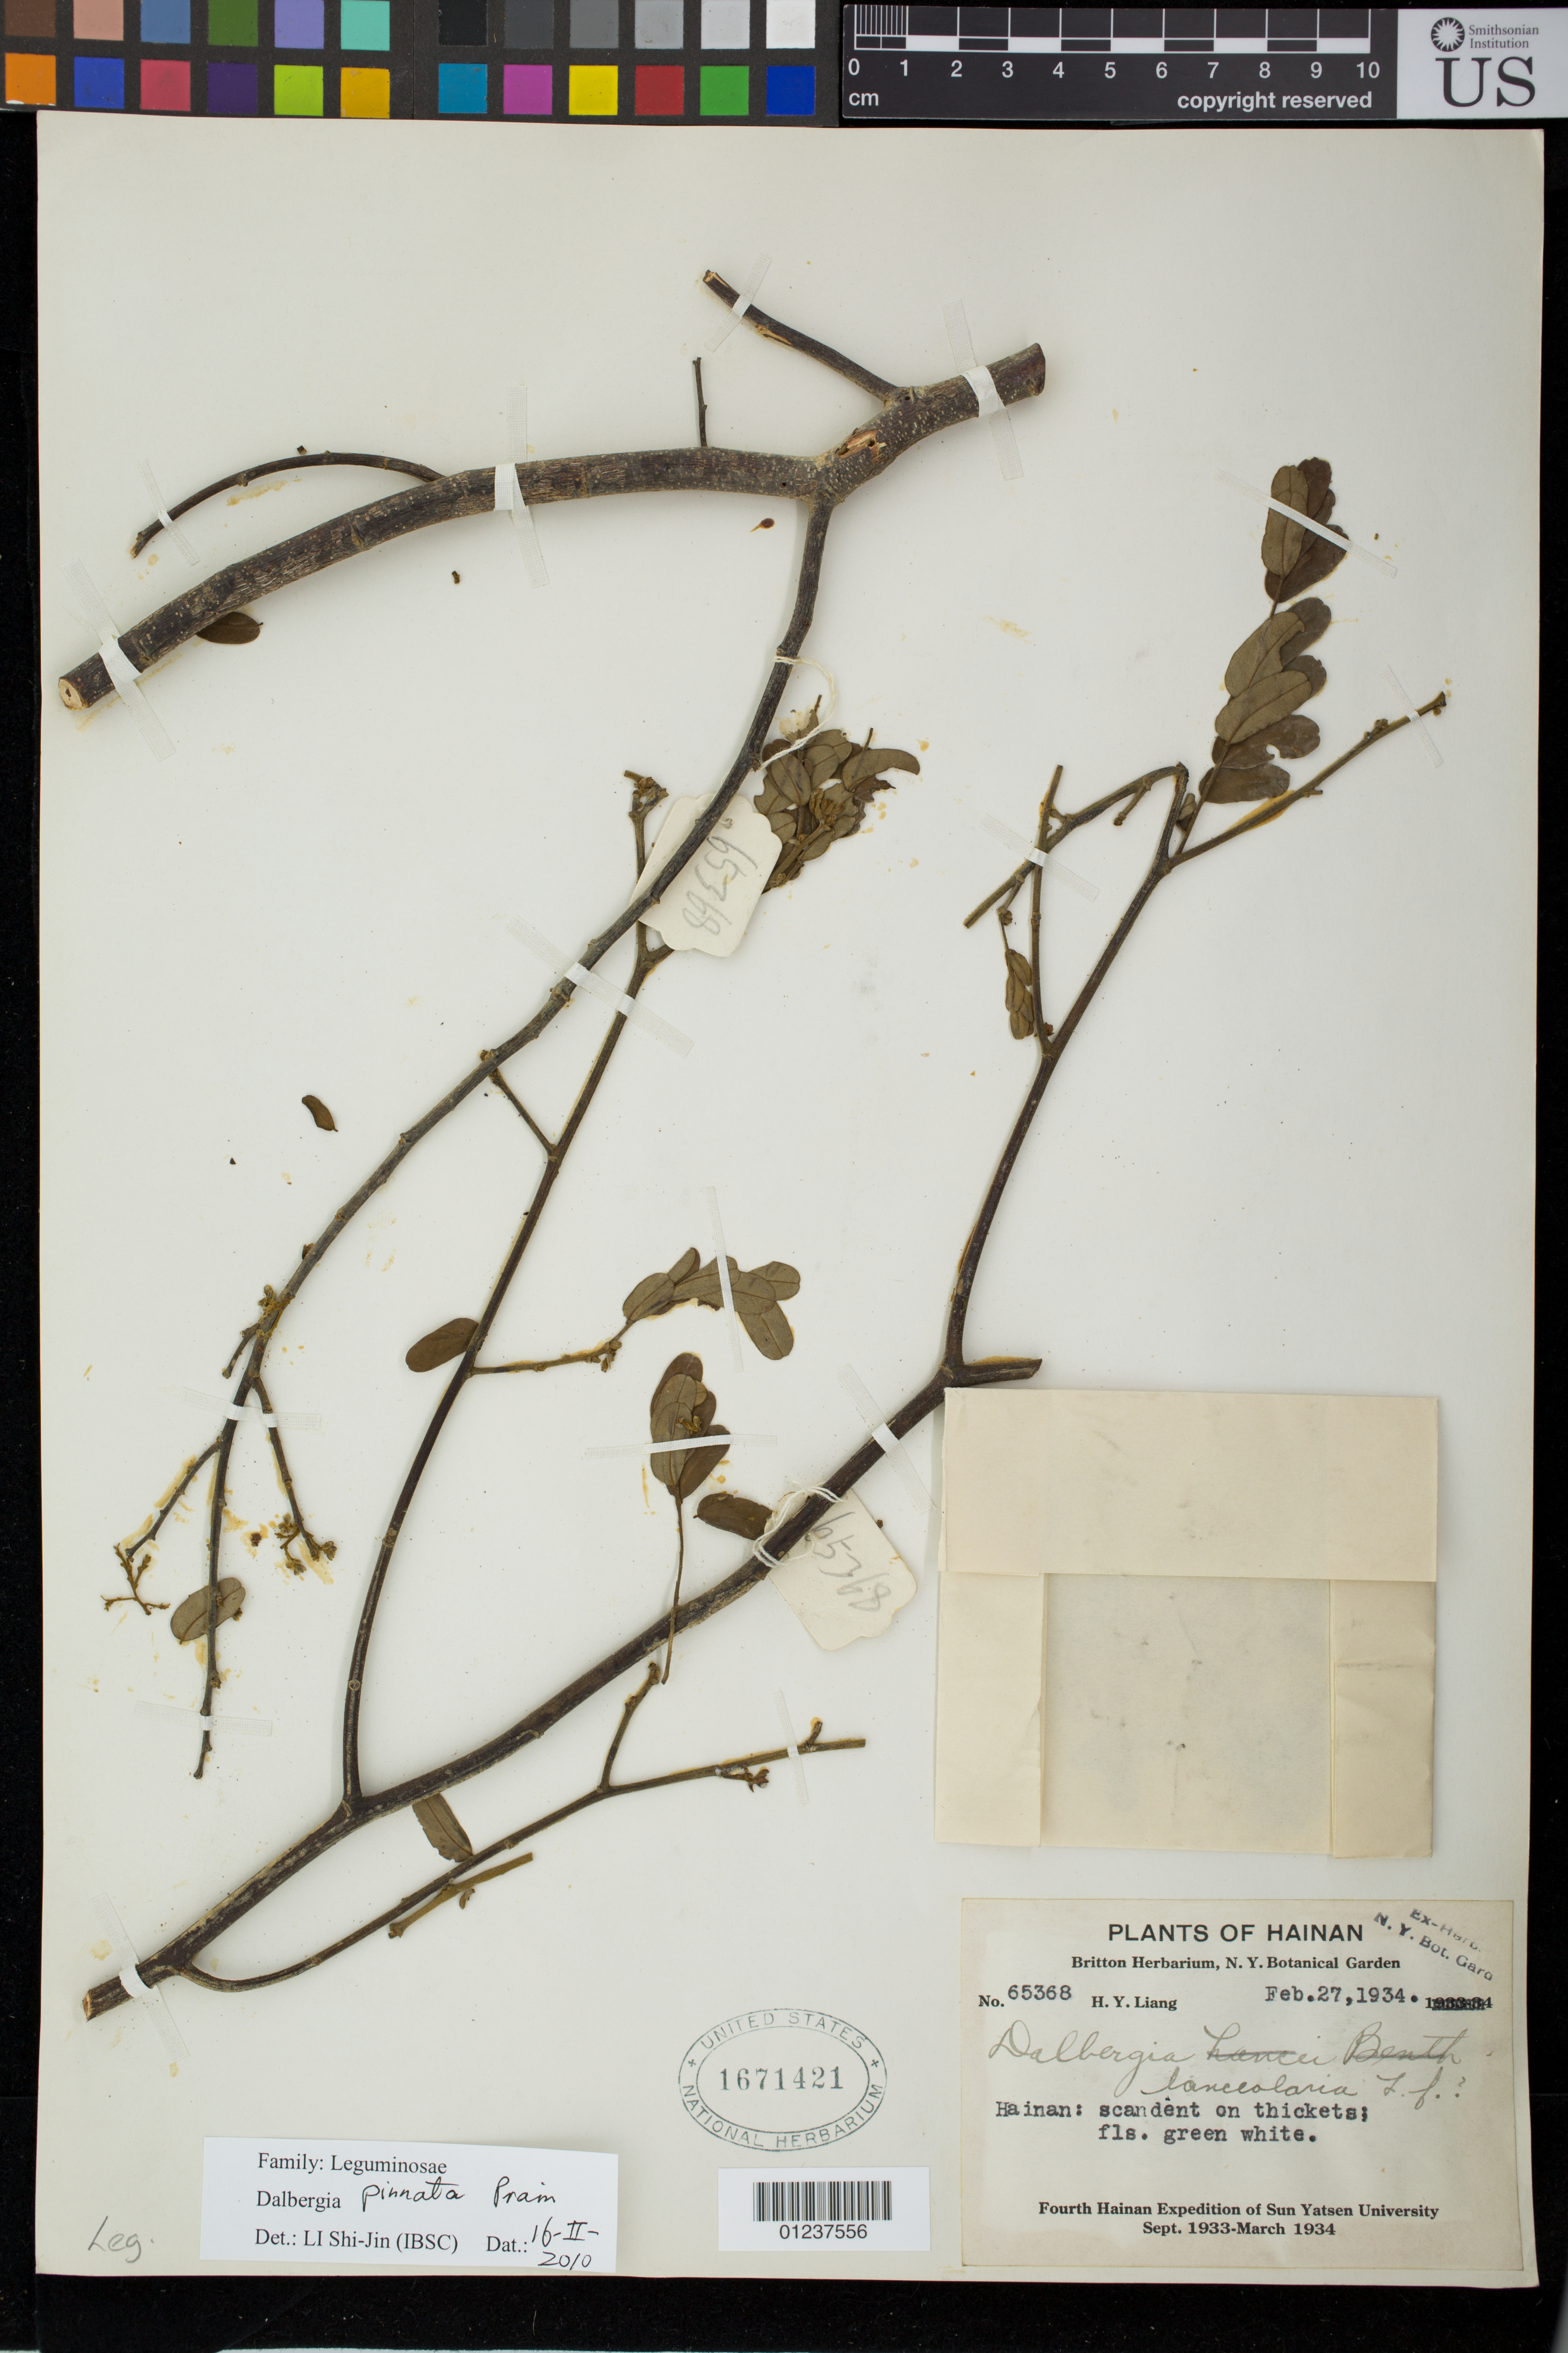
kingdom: Plantae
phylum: Tracheophyta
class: Magnoliopsida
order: Fabales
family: Fabaceae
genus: Dalbergia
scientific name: Dalbergia pinnata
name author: (Lour.) Prain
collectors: H. Y. Liang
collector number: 65368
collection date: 1934-02-27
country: China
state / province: Hainan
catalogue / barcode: US 1671421